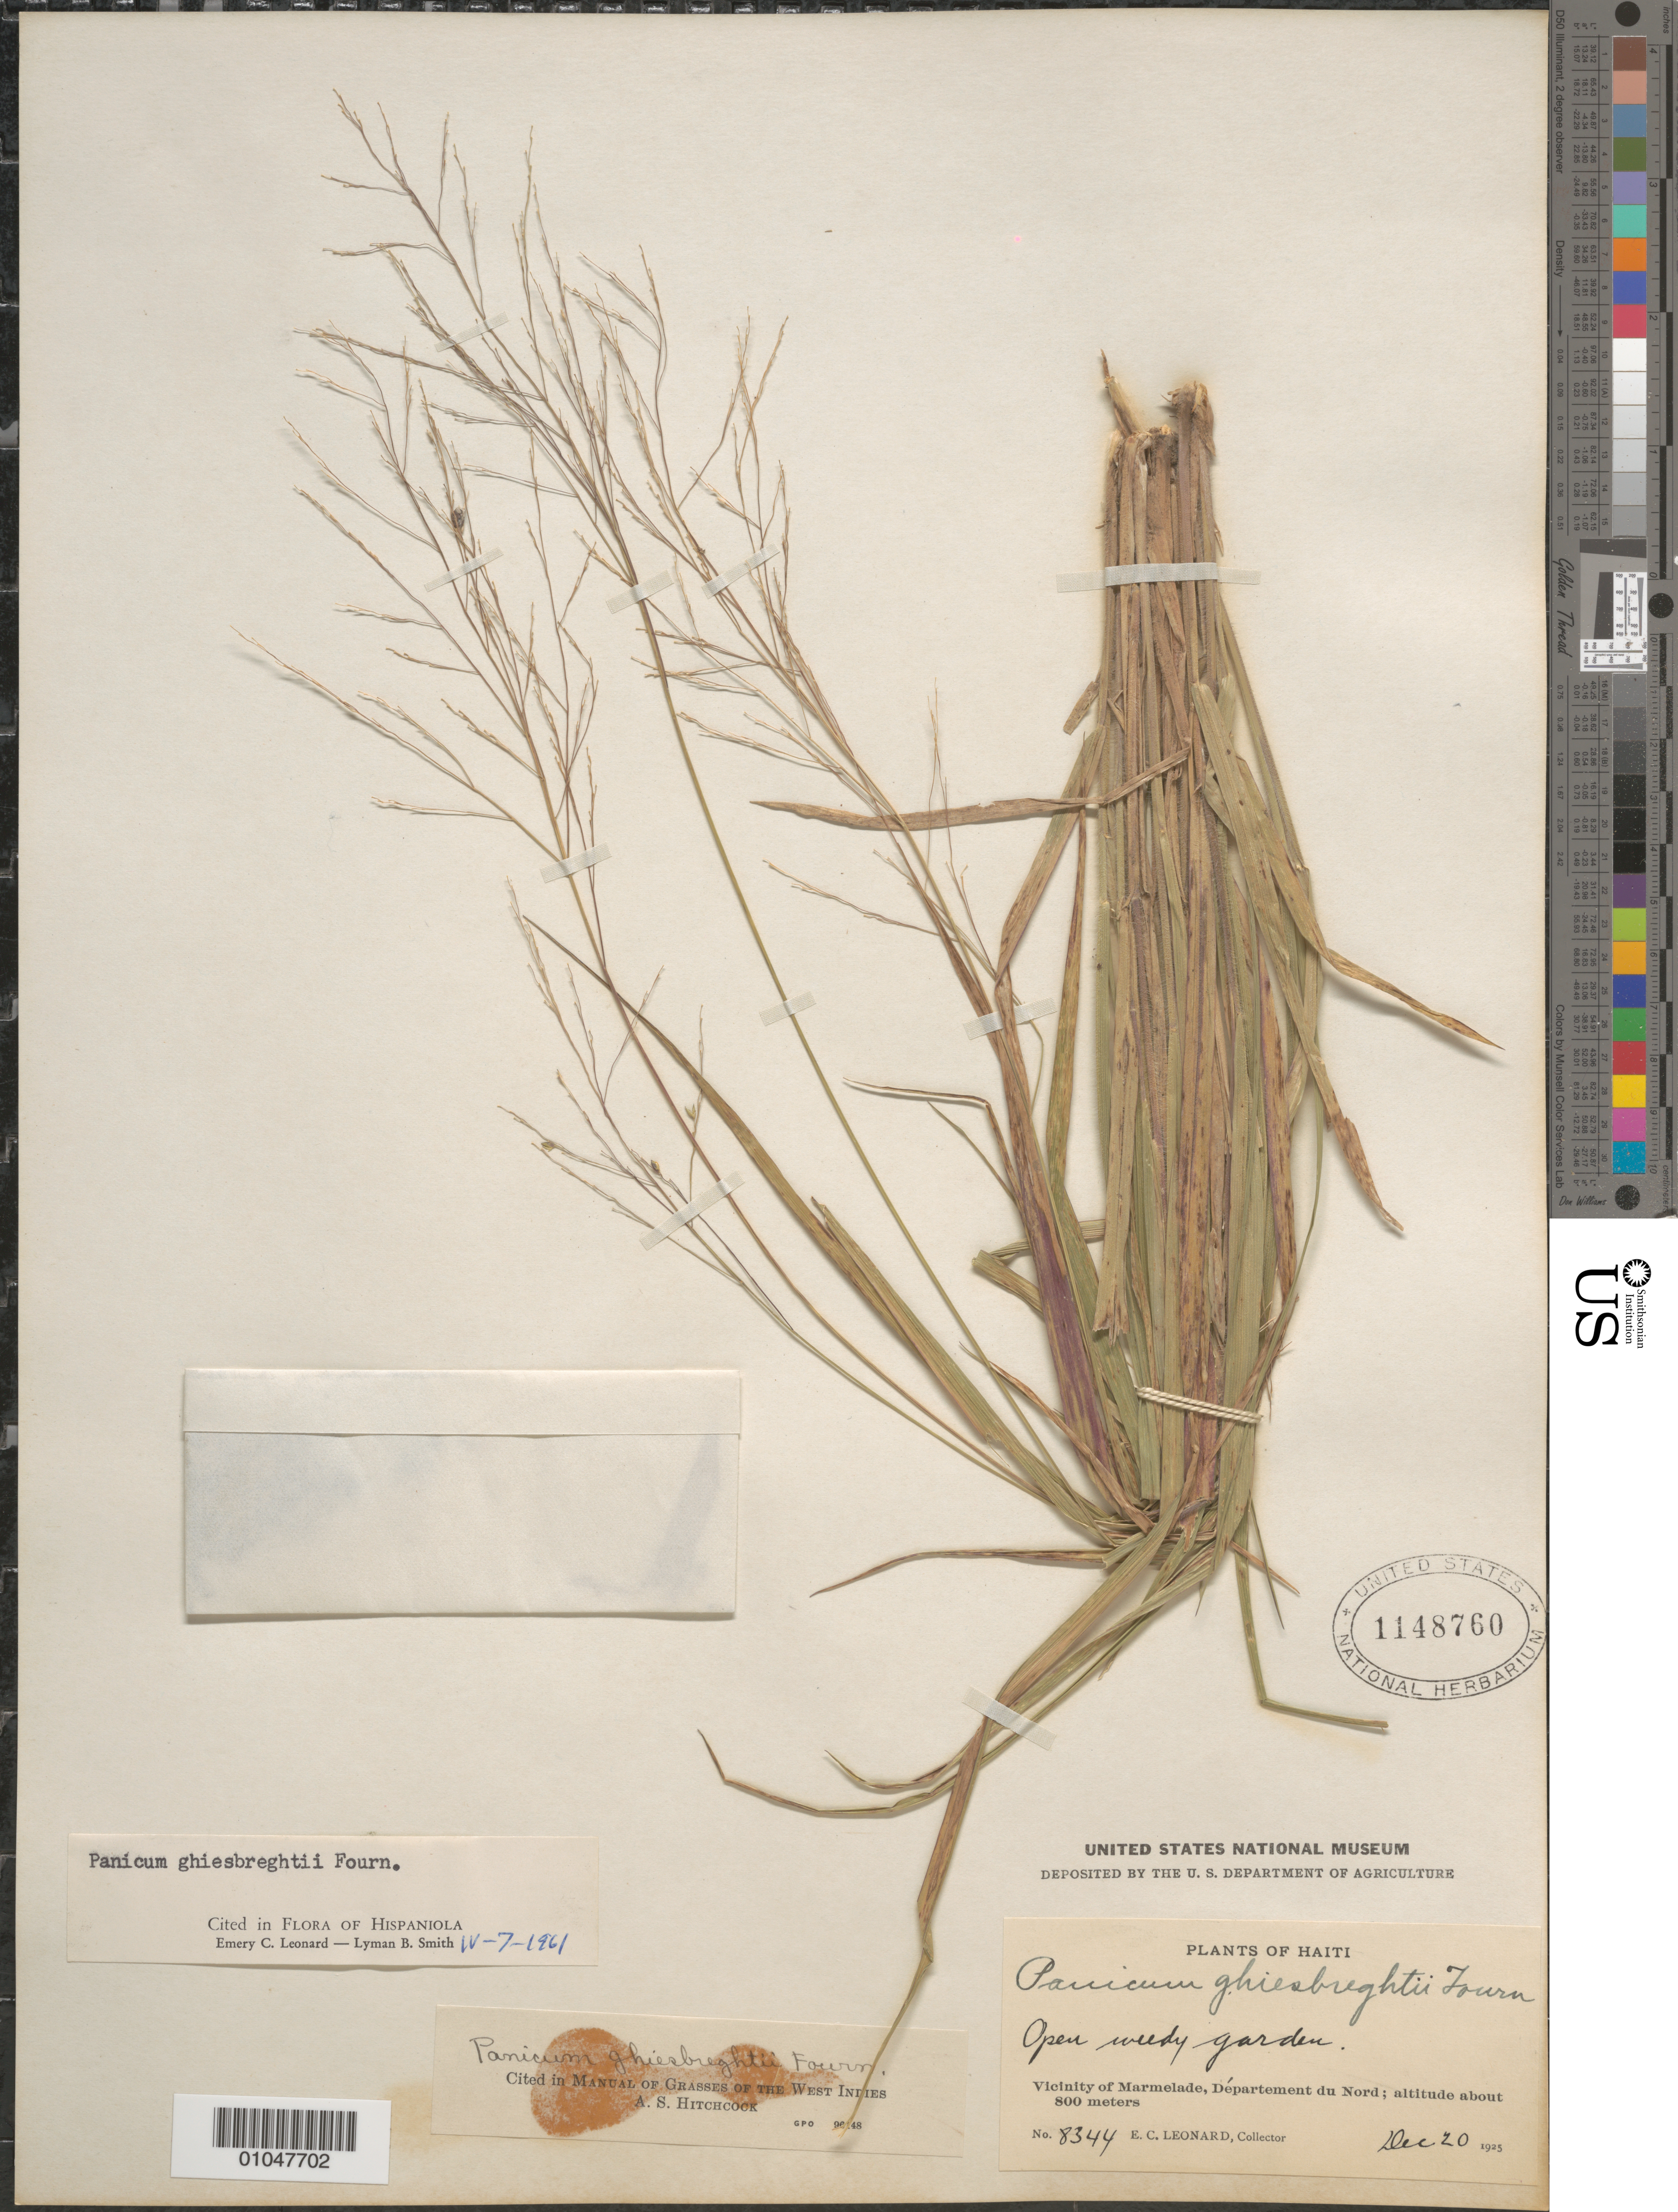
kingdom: Plantae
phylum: Tracheophyta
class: Liliopsida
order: Poales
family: Poaceae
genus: Panicum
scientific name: Panicum ghiesbreghtii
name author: E. Fourn.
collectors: E. C. Leonard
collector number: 8344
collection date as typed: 20 Dec 1925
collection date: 1925-12-20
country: Haiti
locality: Vic of Marmelade, Dept du Nord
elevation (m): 800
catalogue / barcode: US 1148760